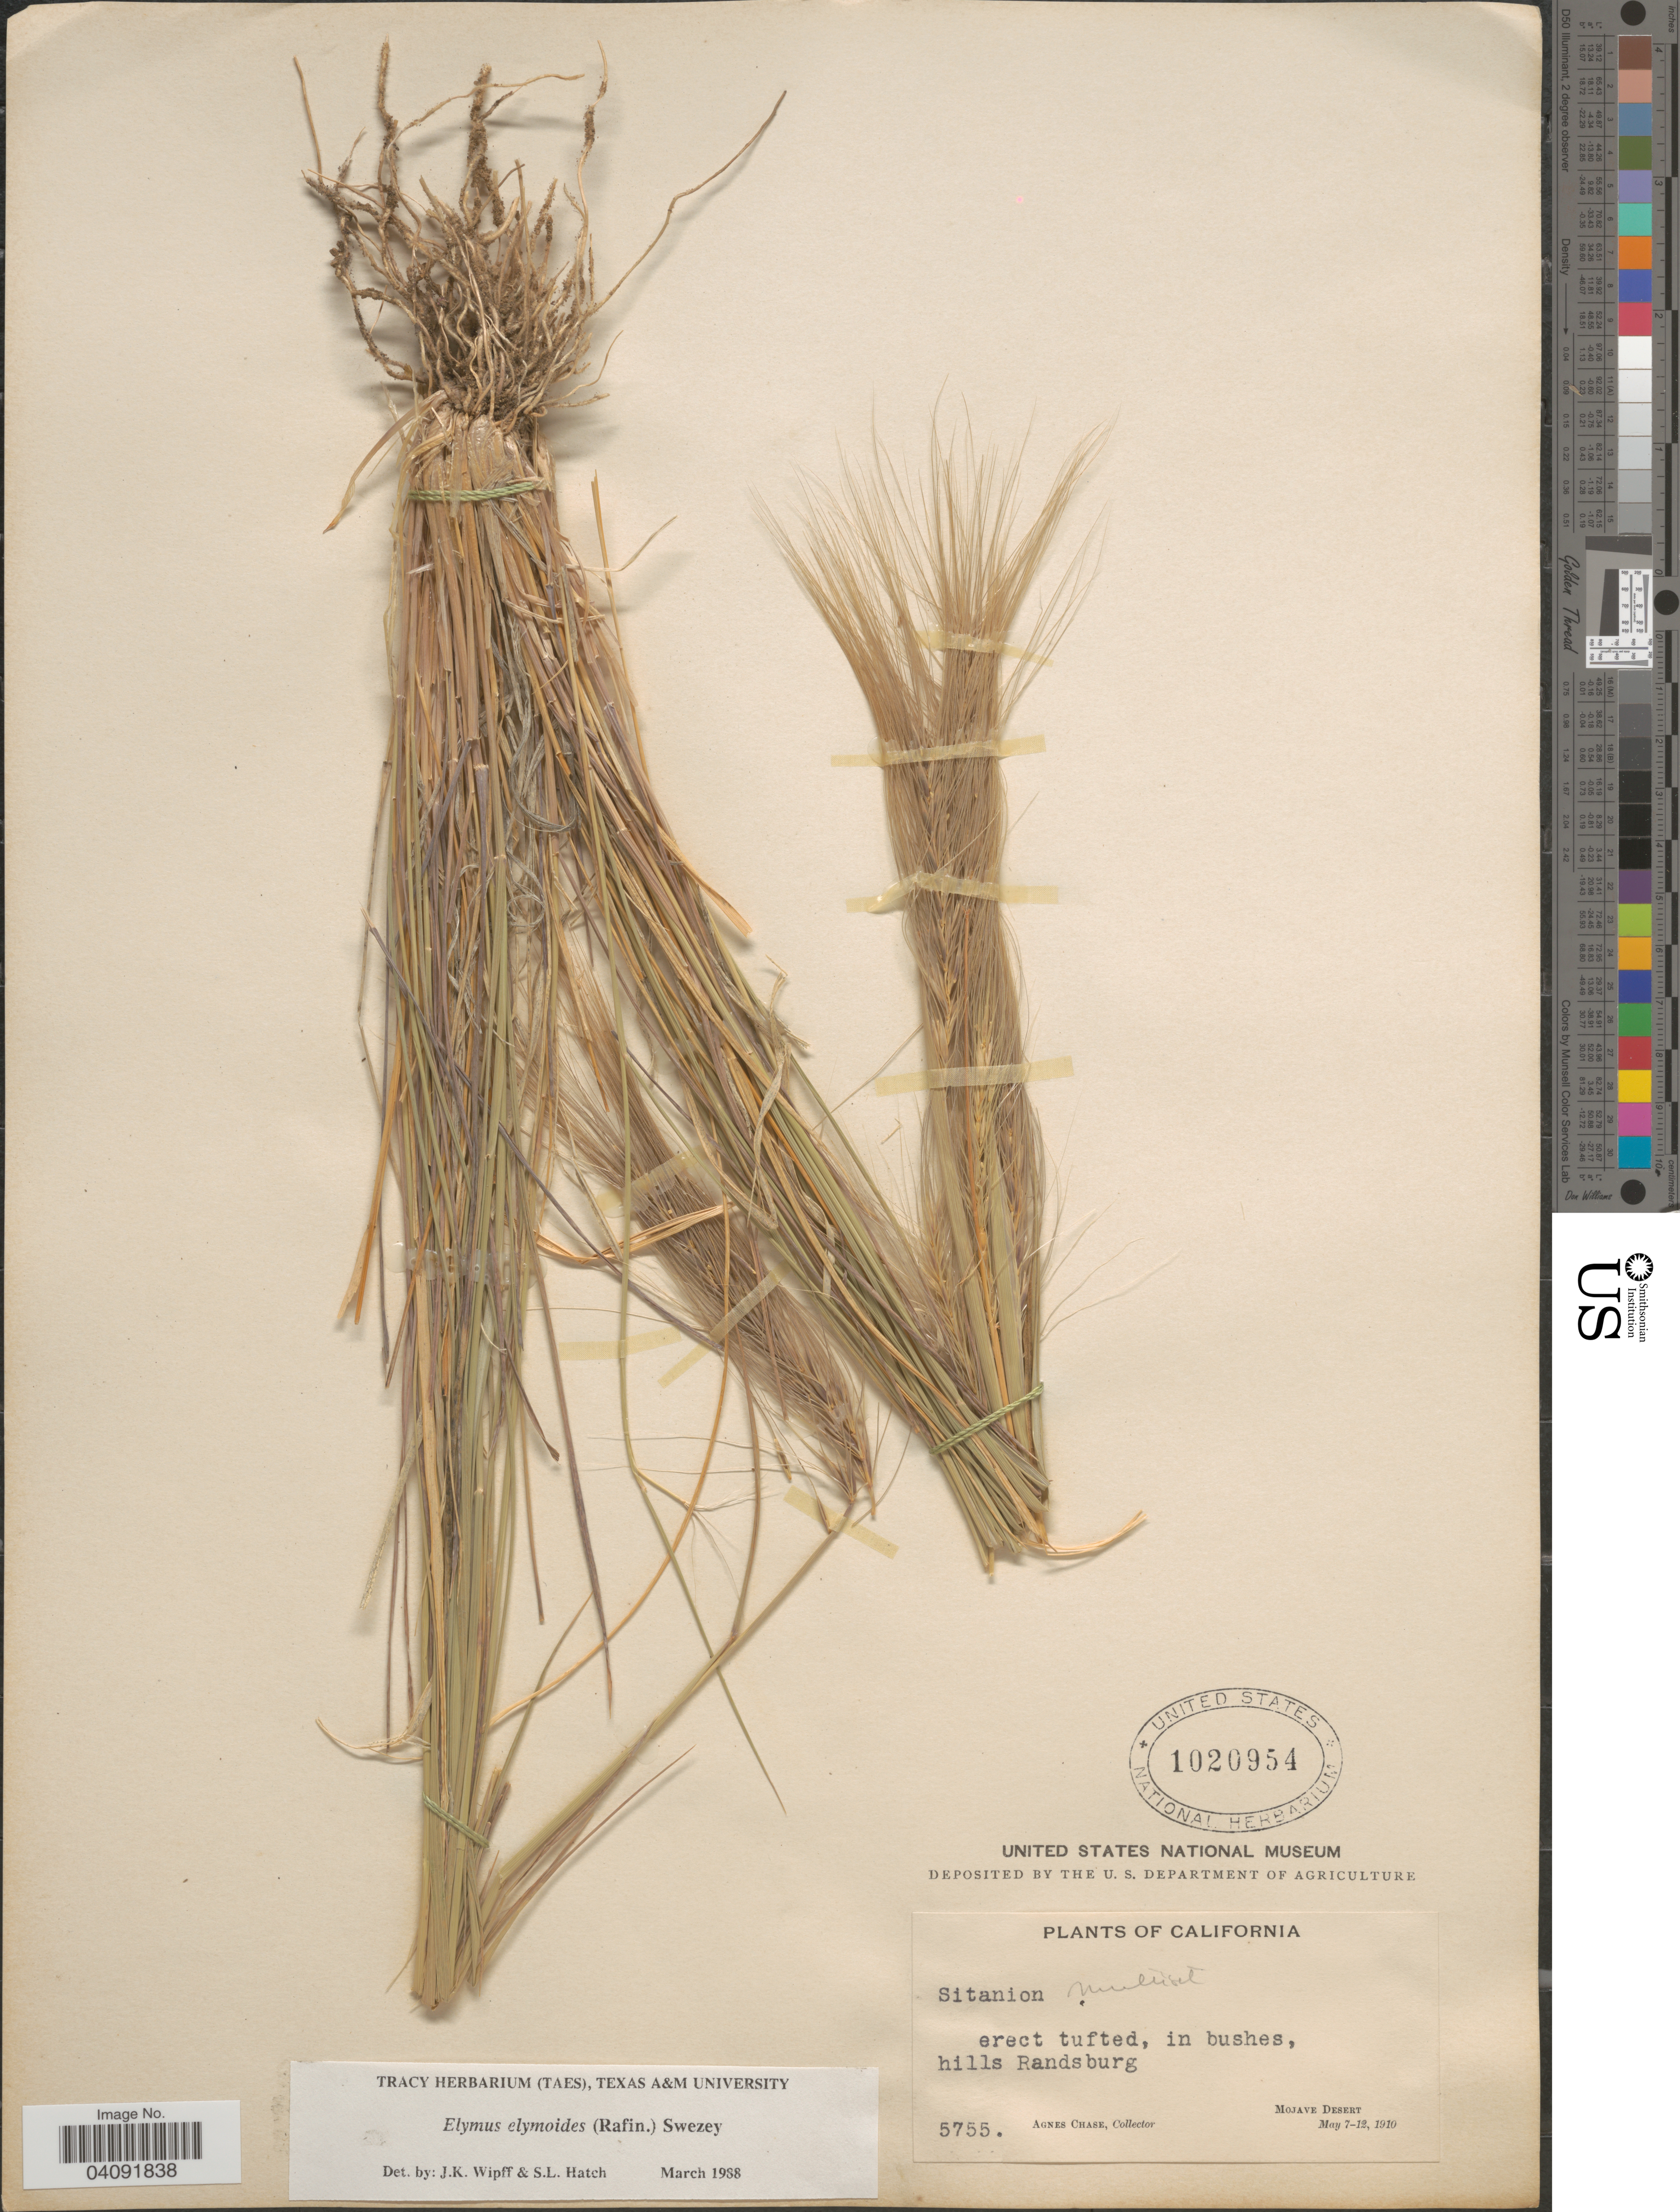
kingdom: Plantae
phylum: Tracheophyta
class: Liliopsida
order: Poales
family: Poaceae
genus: Elymus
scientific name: Elymus elymoides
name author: (Raf.) Swezey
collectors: A. Chase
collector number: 5755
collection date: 1910-05-07/1910-05-12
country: United States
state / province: California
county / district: San Bernardino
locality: In bushes, hills Randsburg. Mojave Desert.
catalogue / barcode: US 1020954